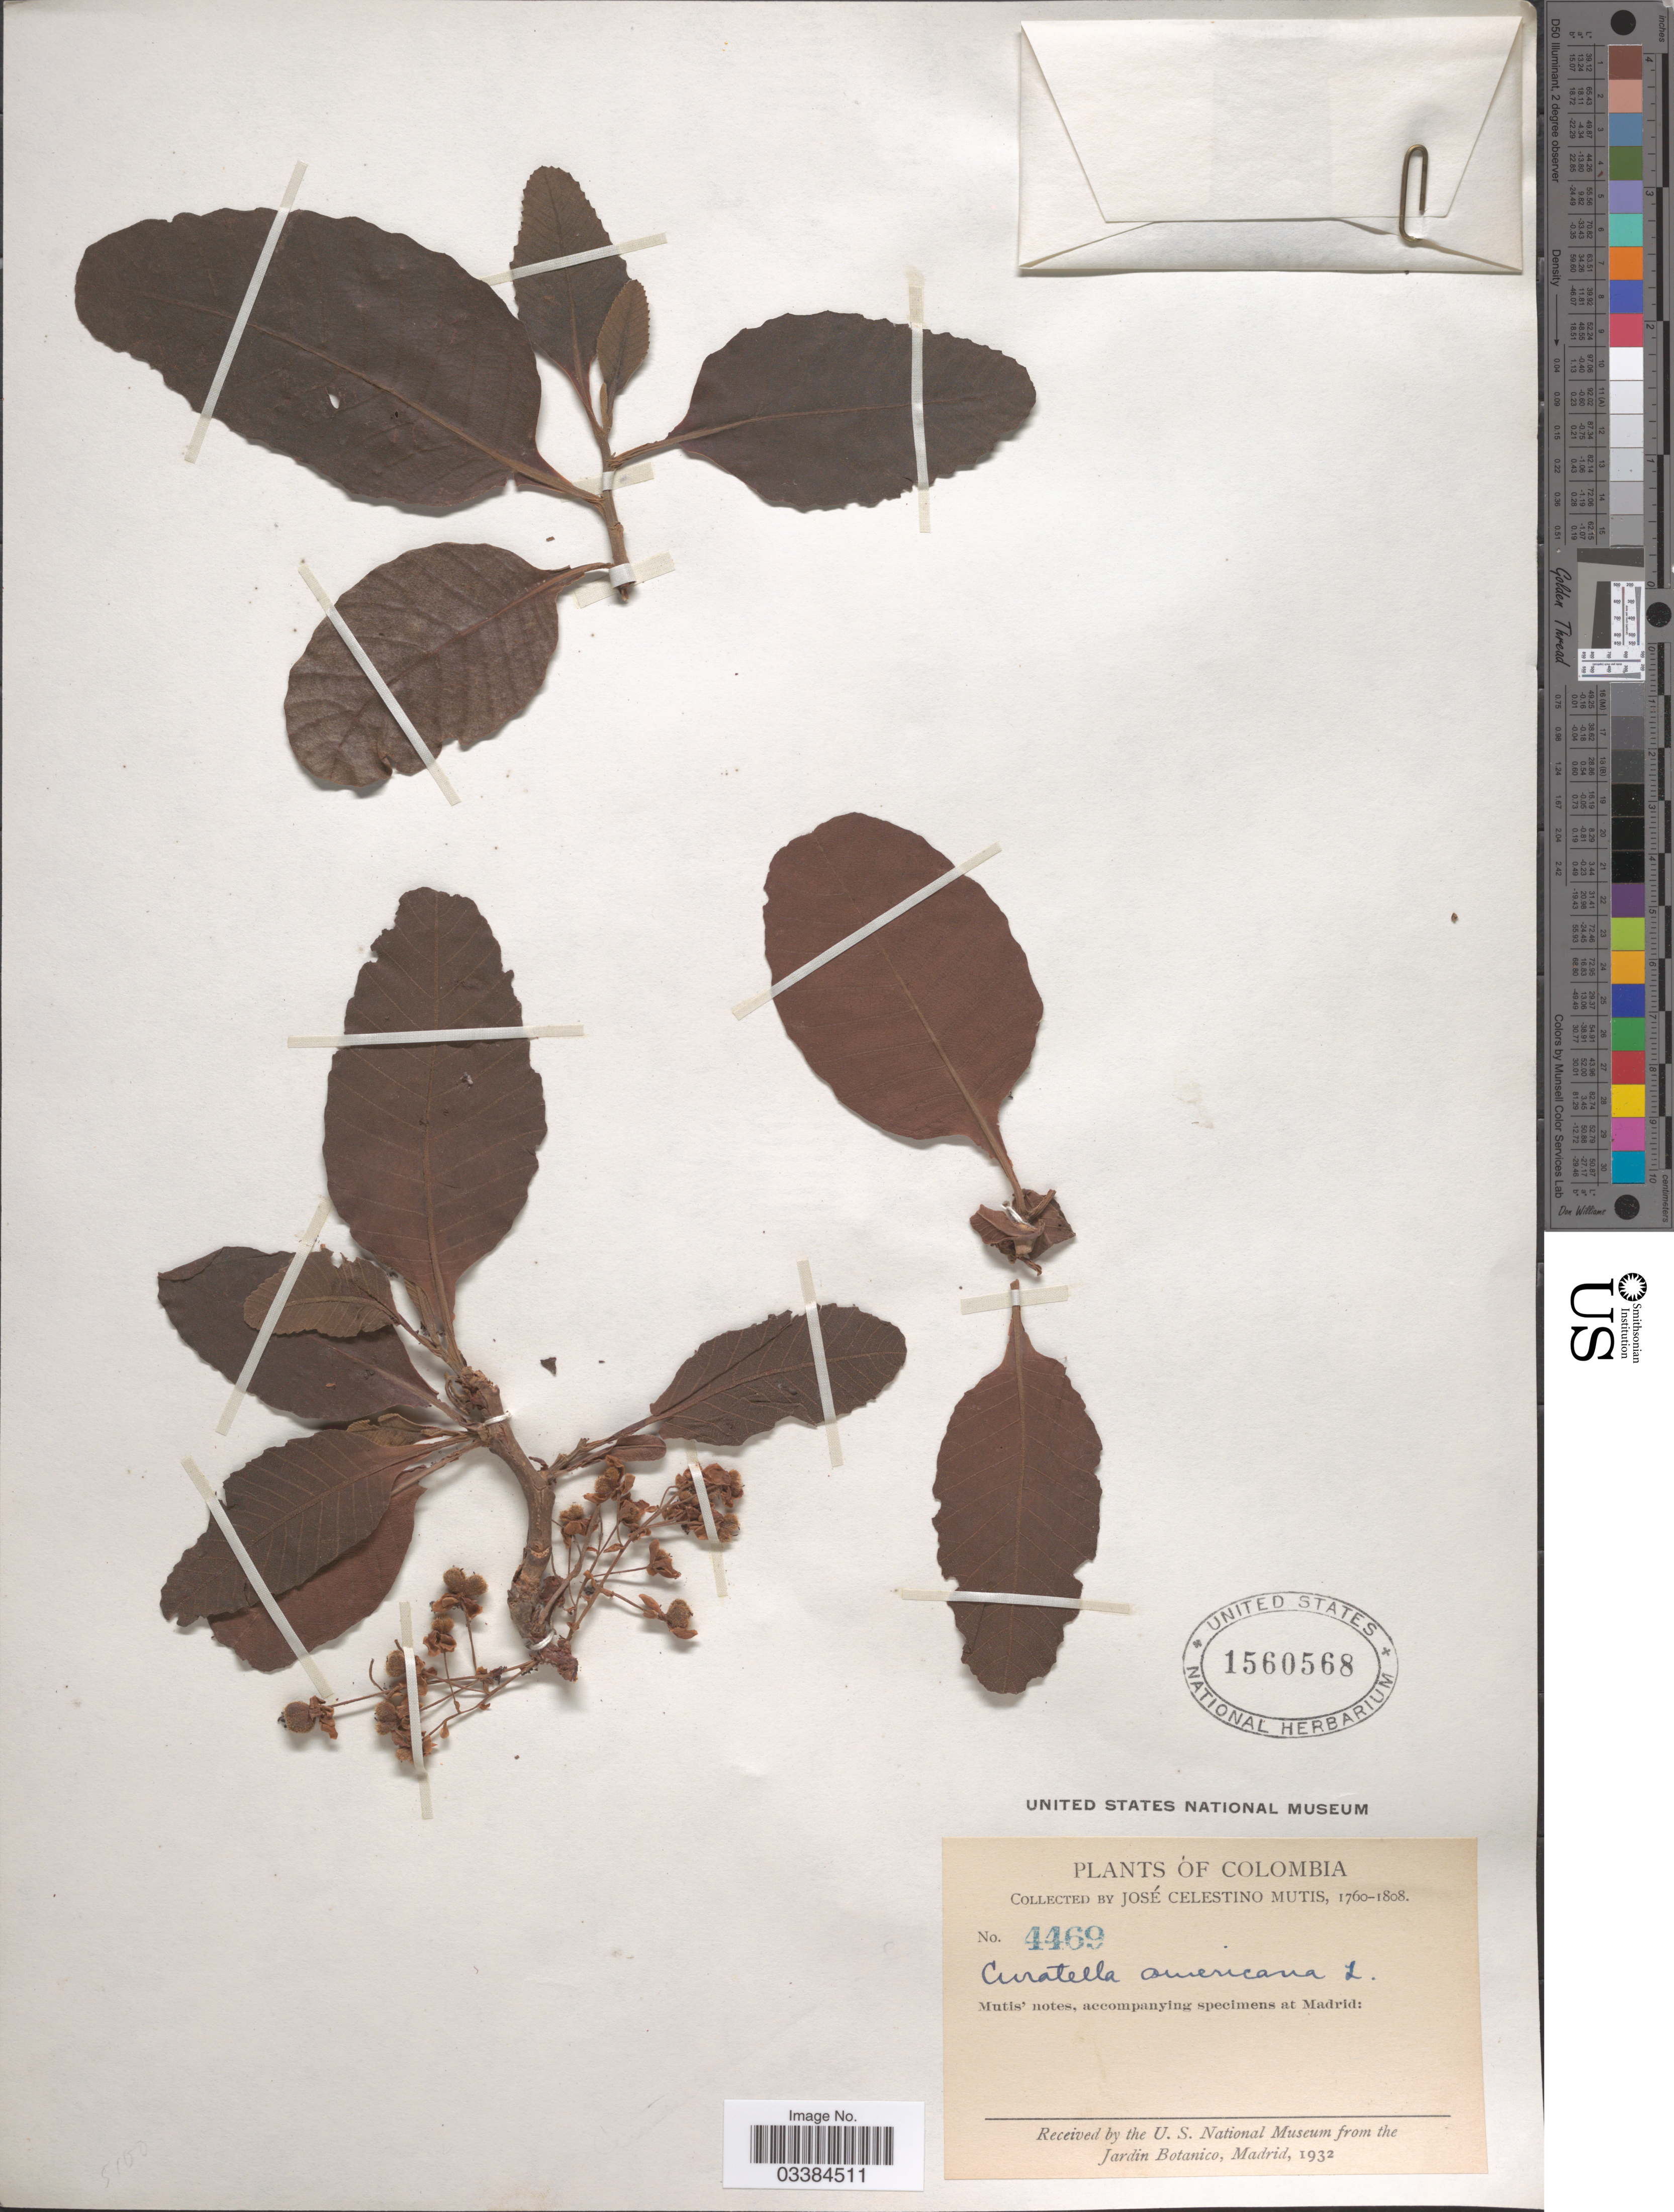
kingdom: Plantae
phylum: Tracheophyta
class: Magnoliopsida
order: Dilleniales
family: Dilleniaceae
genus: Curatella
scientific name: Curatella americana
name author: L.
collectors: J. C. B. Mutis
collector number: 4469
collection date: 1760/1808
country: Colombia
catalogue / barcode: US 1560568